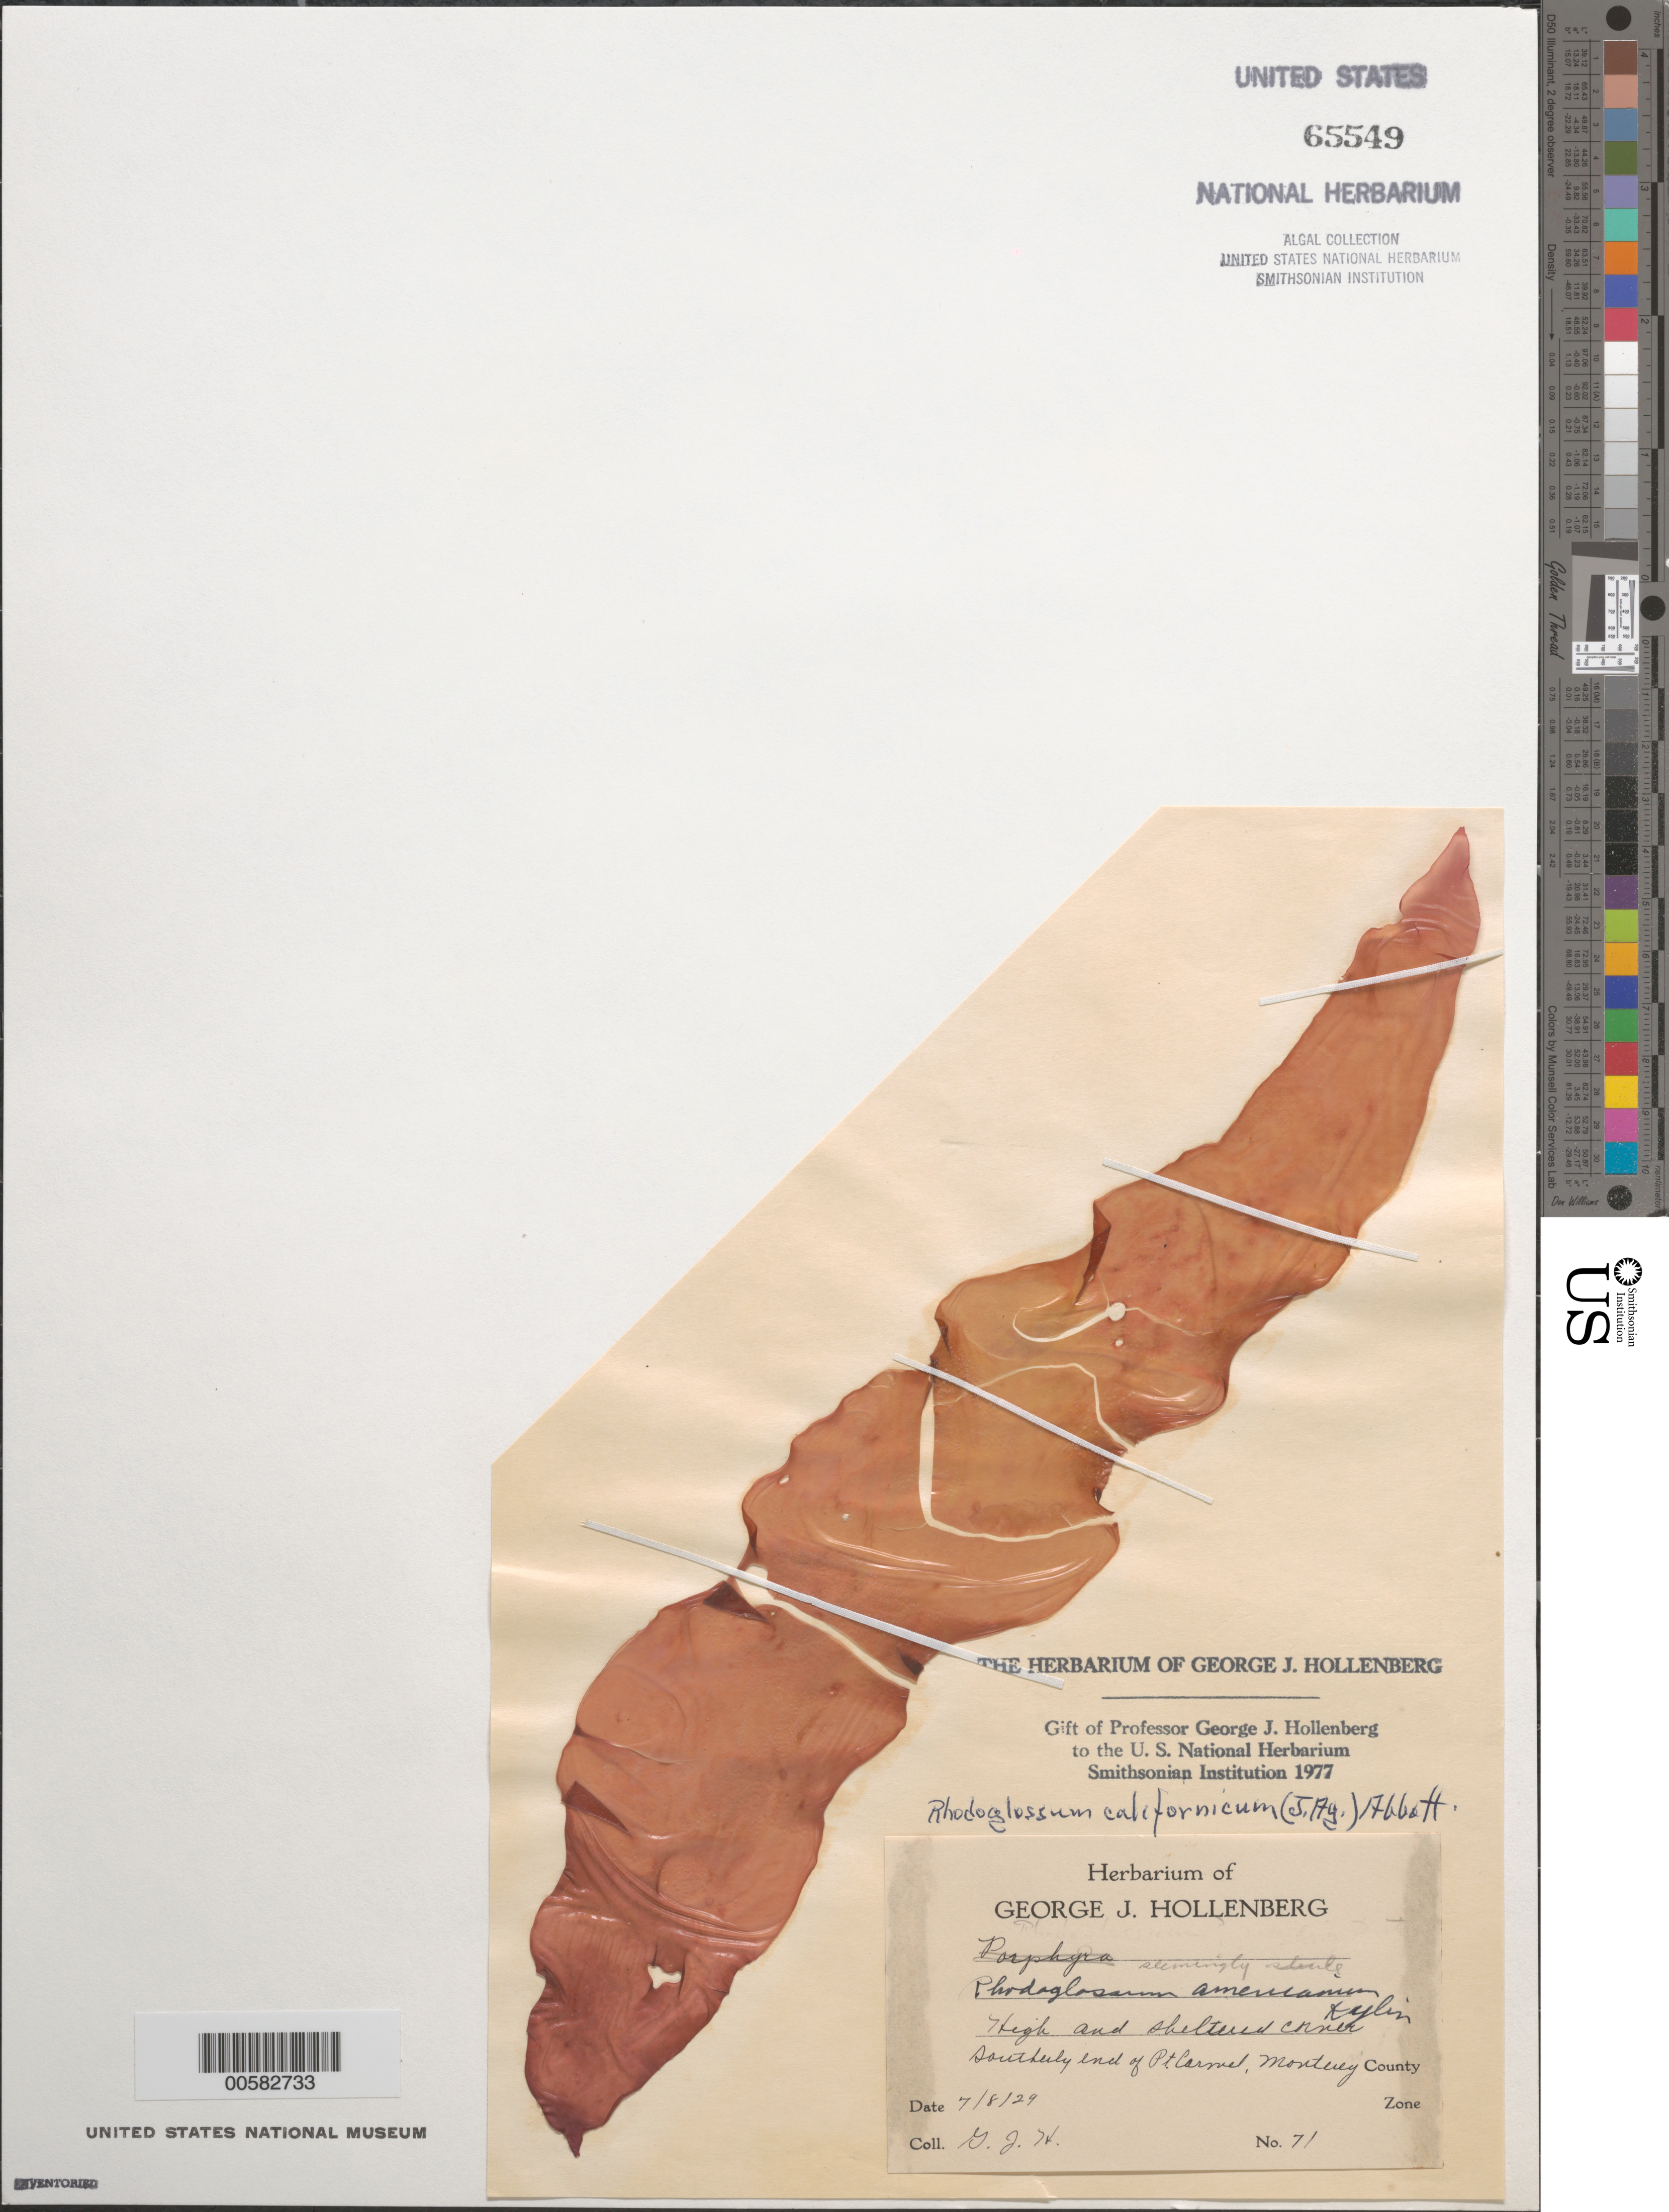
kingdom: Plantae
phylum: Rhodophyta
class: Florideophyceae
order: Gigartinales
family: Gigartinaceae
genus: Mazzaella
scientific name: Mazzaella californica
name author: (J. Agardh) G. De Toni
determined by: Algae name updating Project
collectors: G. Hollenberg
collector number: GJH 71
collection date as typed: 08 Jul 1929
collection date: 1929-07-08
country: United States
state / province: California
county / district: Monterey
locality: Point Carmel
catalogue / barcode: US 65549